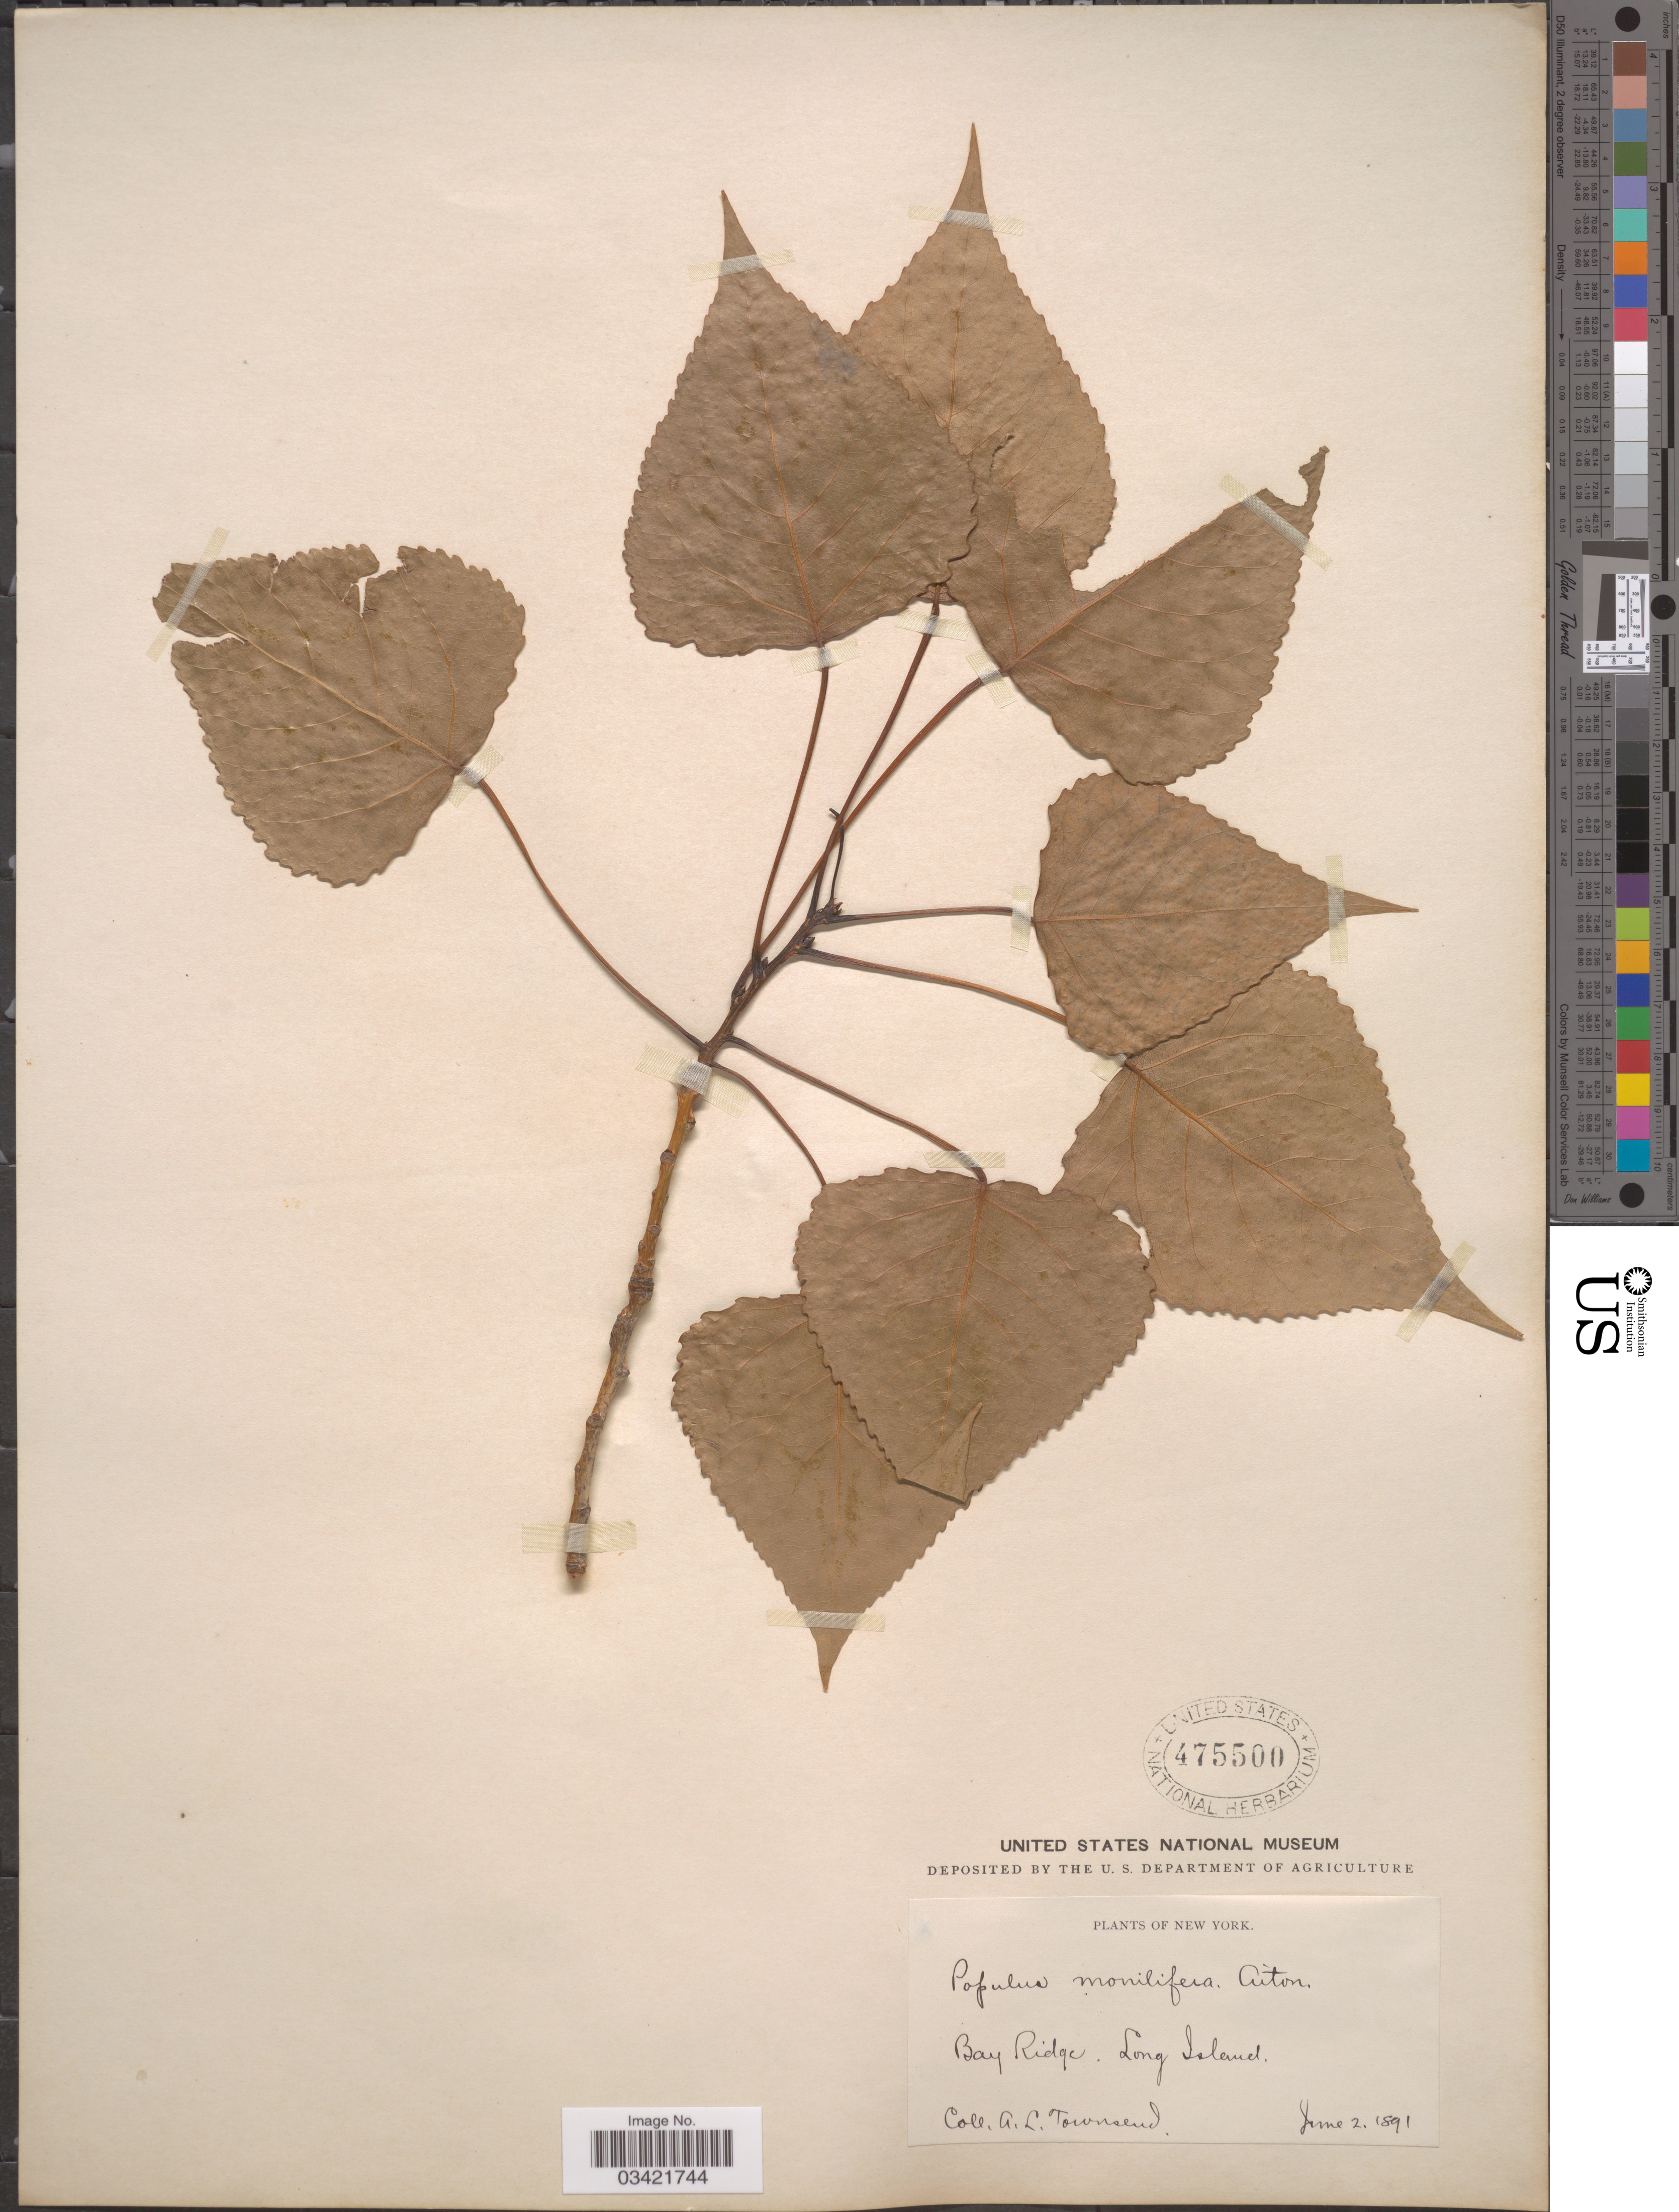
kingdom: Plantae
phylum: Tracheophyta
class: Magnoliopsida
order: Malpighiales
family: Salicaceae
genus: Populus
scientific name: Populus canadensis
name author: Moench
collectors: A. Townsend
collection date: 1891-06-02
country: United States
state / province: New York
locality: Bay Ridge. Long Island.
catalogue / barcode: US 475500